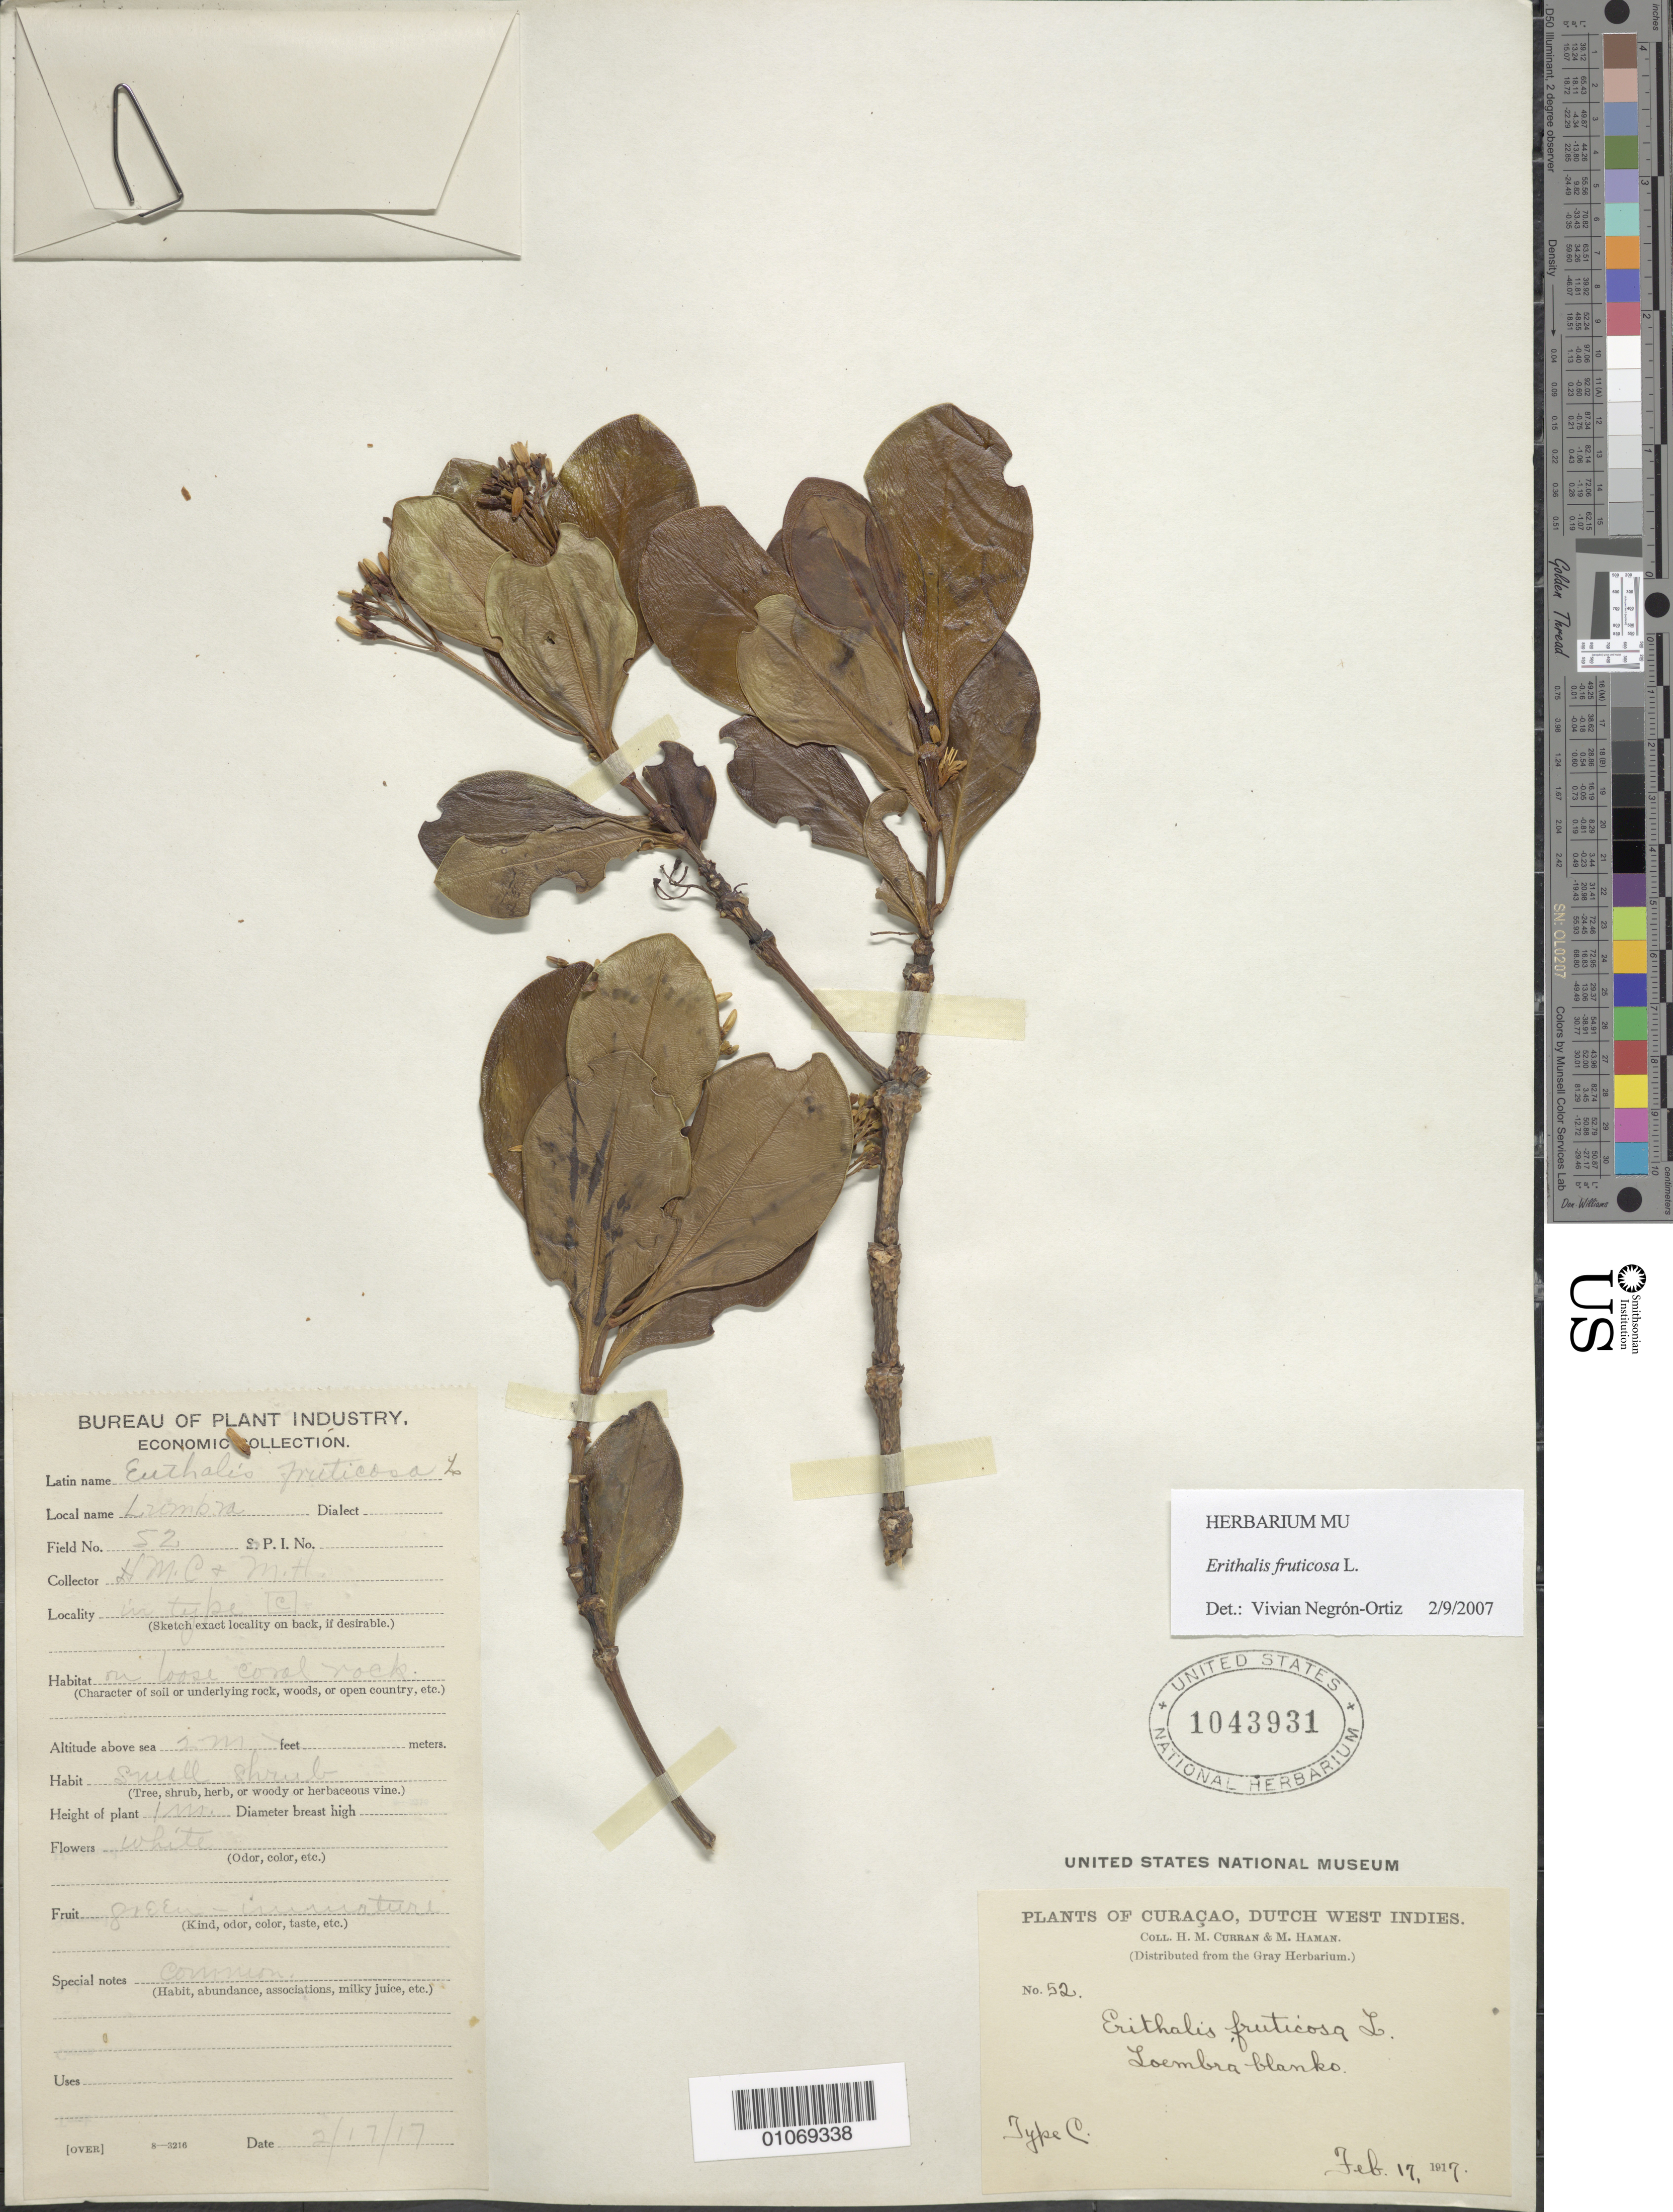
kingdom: Plantae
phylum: Tracheophyta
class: Magnoliopsida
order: Gentianales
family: Rubiaceae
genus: Erithalis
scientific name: Erithalis fruticosa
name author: L.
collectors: H. M. Curran & M. Haman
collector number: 52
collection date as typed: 17 Feb 1917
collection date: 1917-02-17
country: Curaçao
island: Curaçao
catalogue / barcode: US 1043931